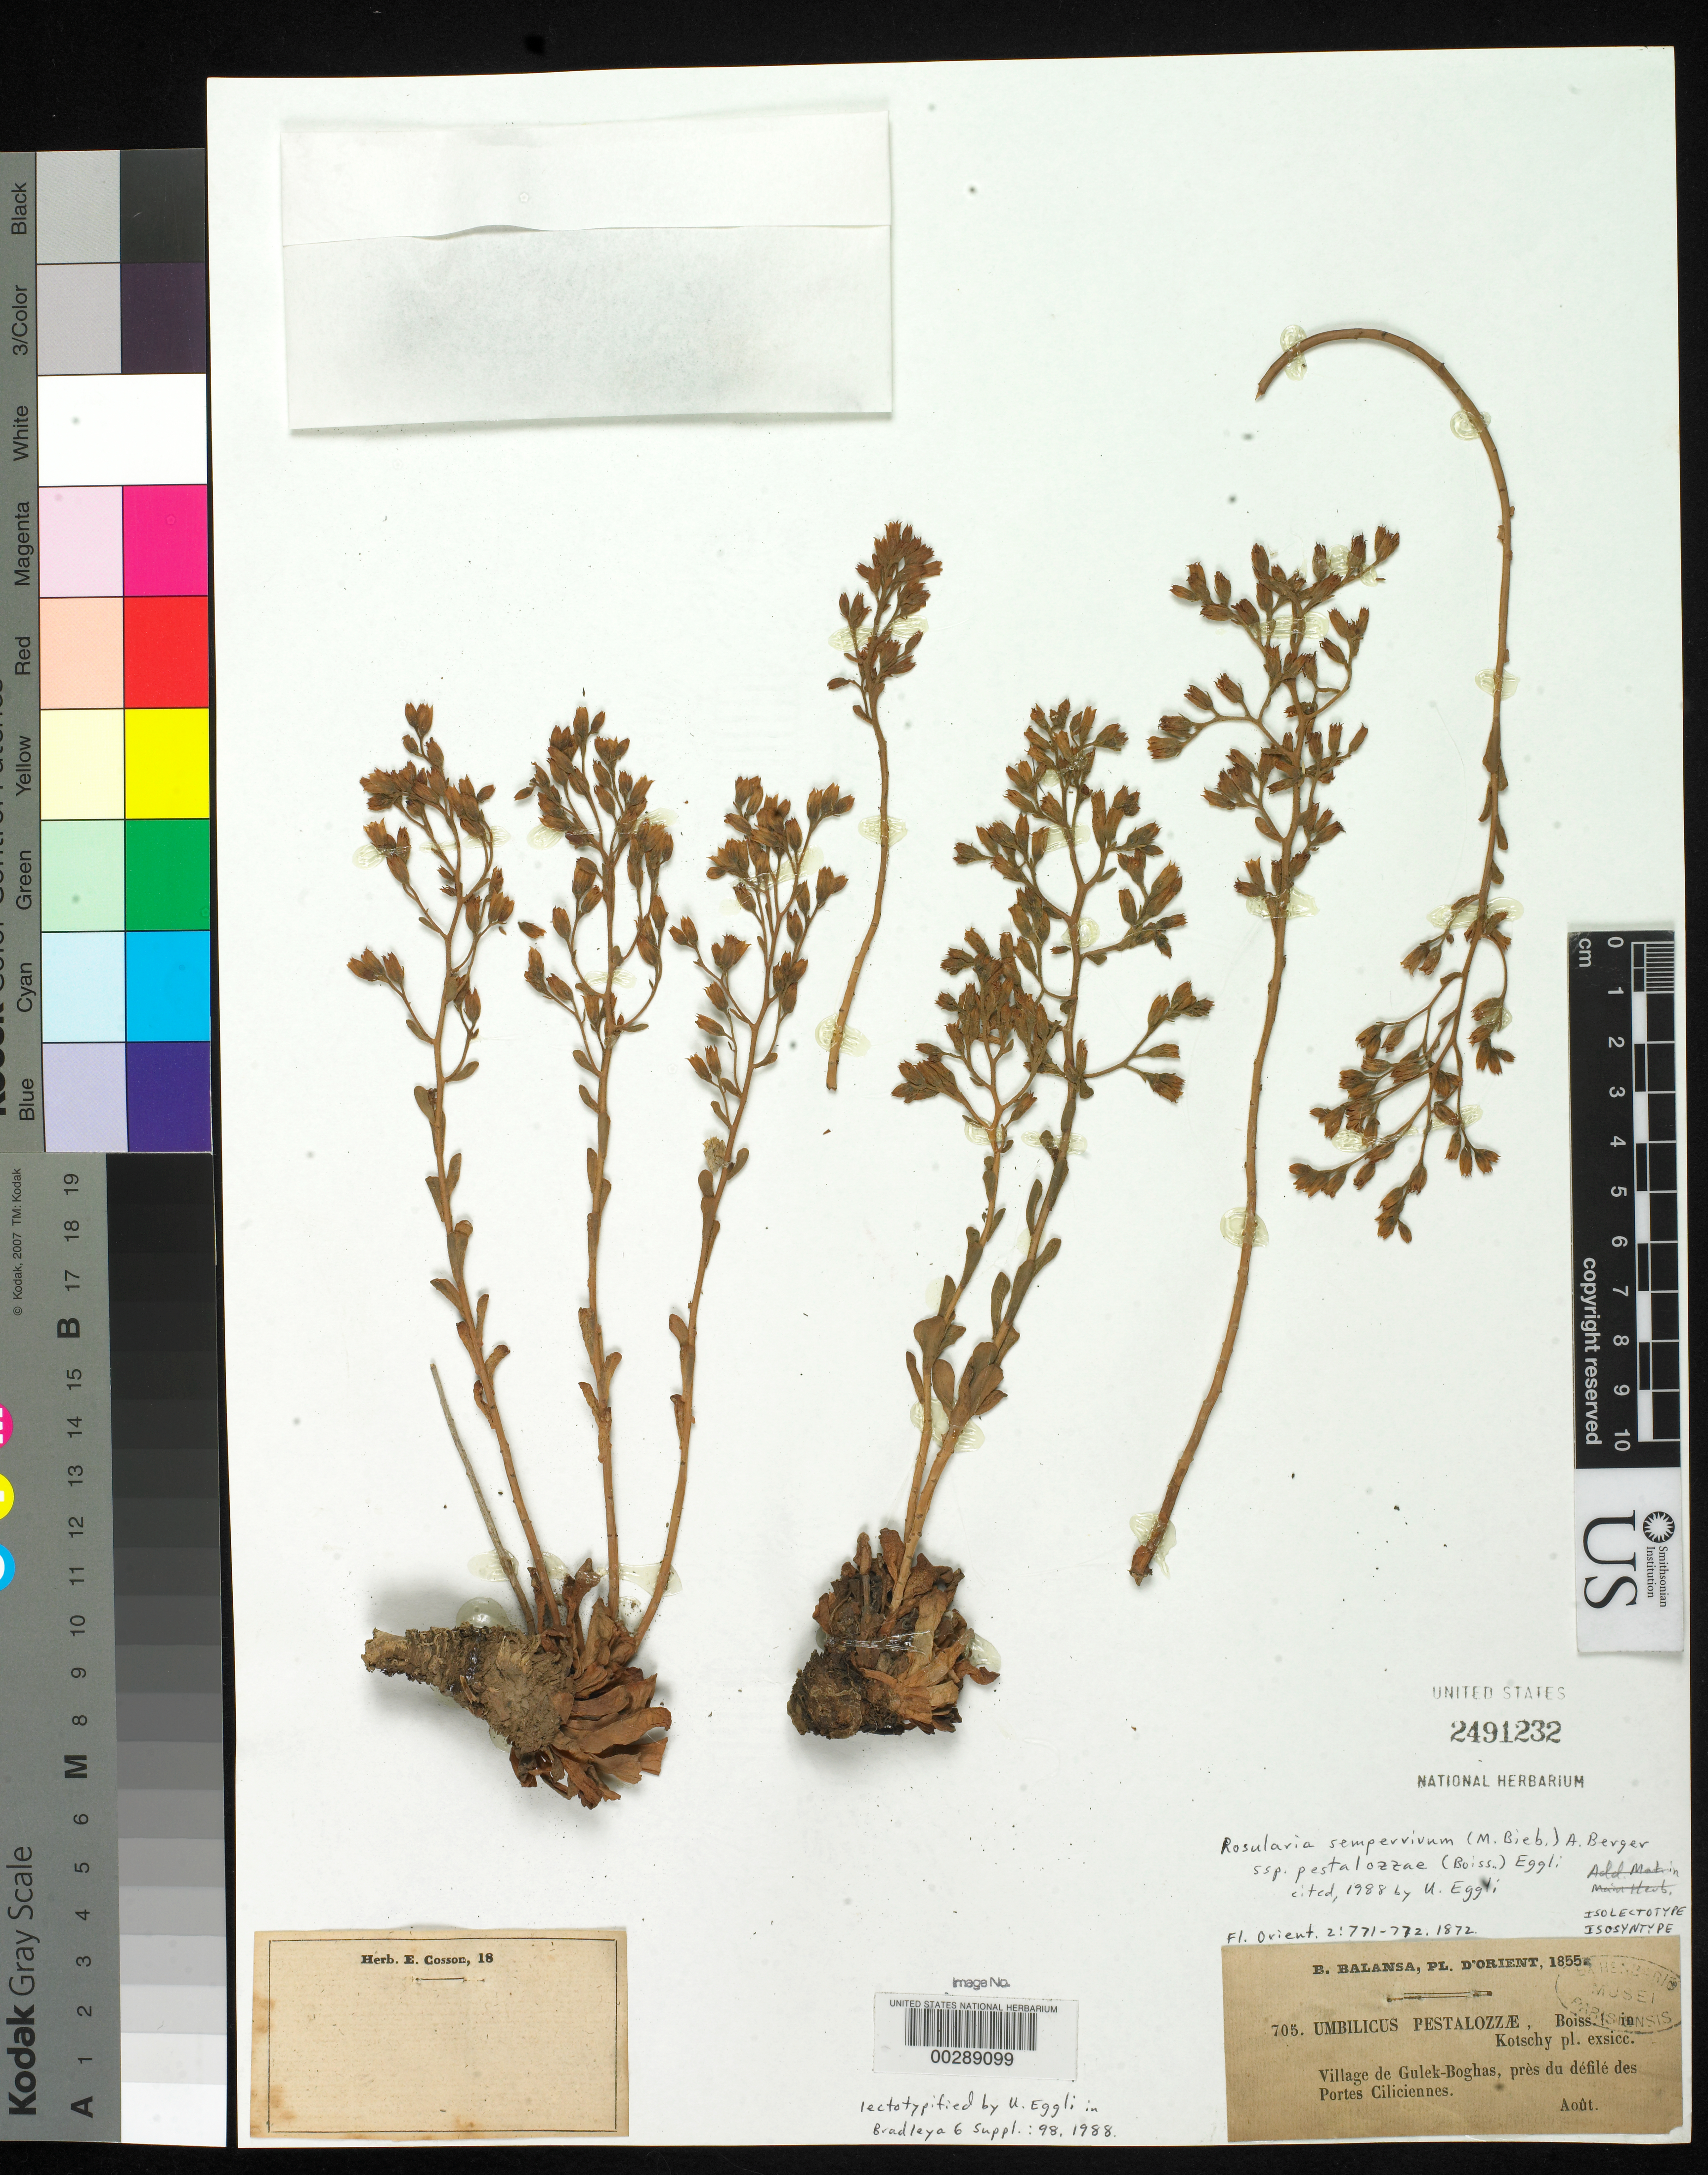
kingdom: Plantae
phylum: Tracheophyta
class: Magnoliopsida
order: Saxifragales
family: Crassulaceae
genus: Umbilicus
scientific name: Umbilicus pestalozzae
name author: Boiss. in Kotschy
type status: Isolectotype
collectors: B. Balansa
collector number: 705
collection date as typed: Aug 1855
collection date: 1855-08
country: Turkey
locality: Village of Gulek-Boghas, near pass of Cilician Gates.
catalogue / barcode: US 2491232